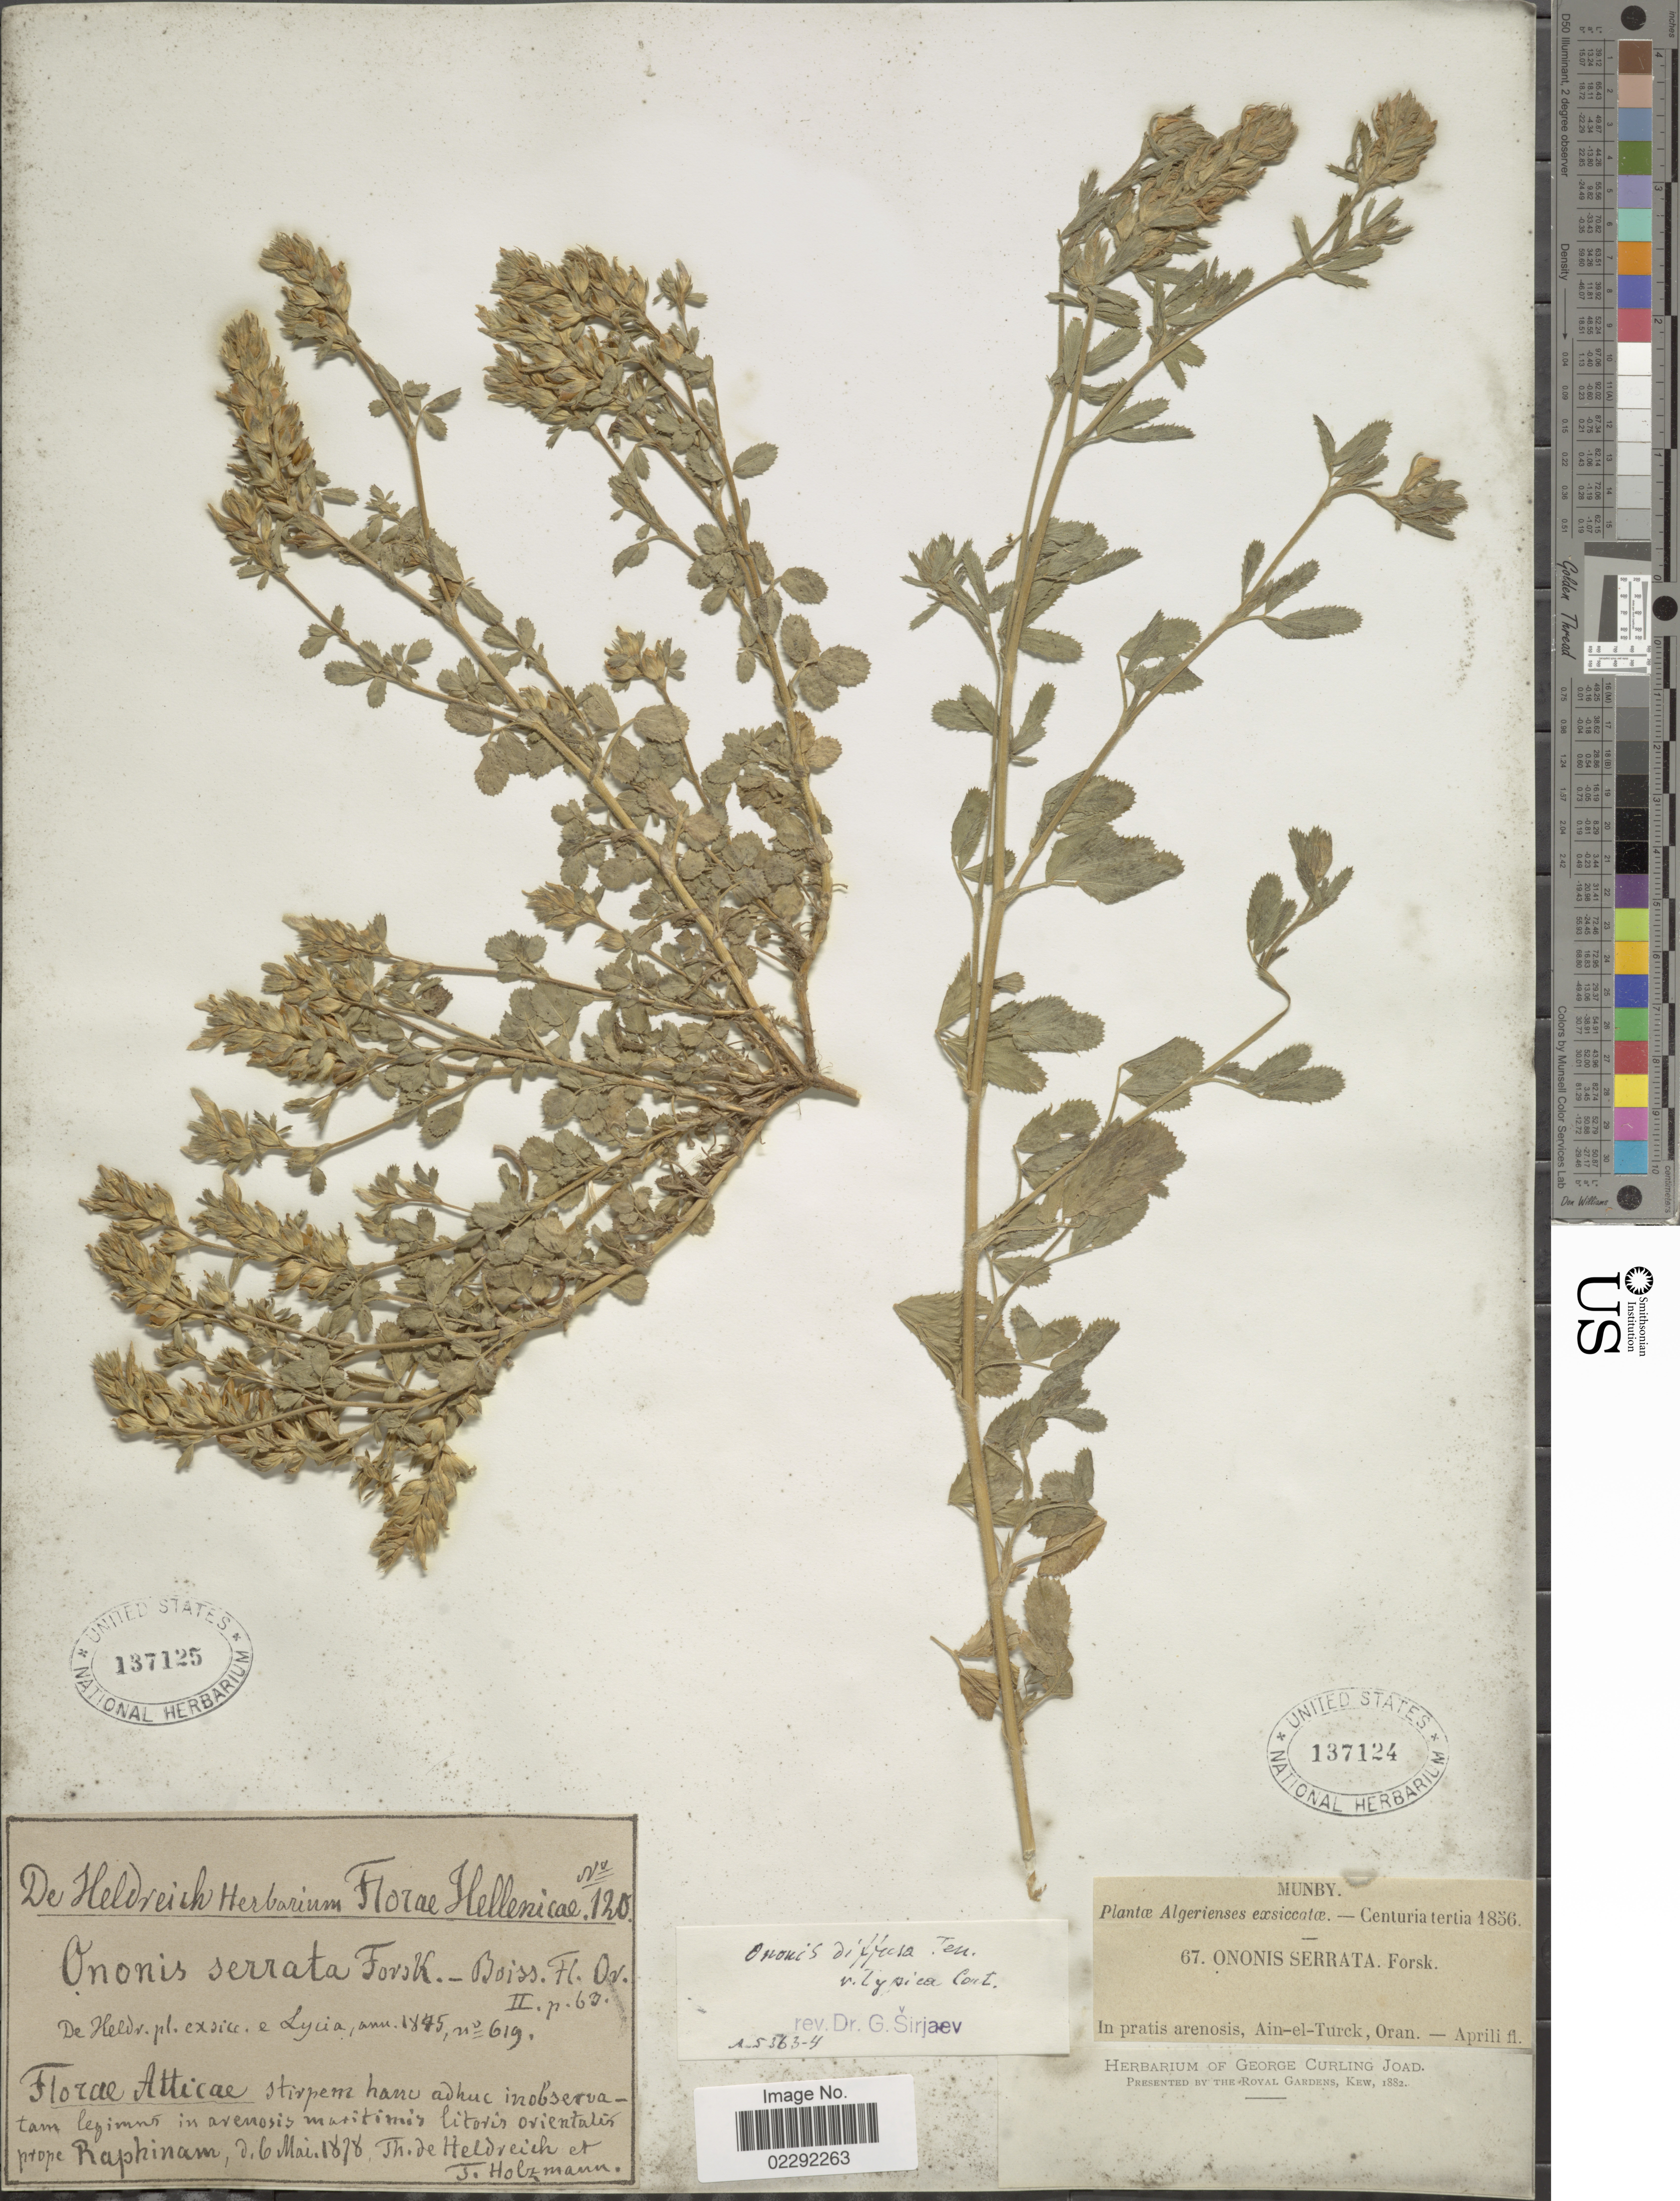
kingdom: Plantae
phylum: Tracheophyta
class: Magnoliopsida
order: Fabales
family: Fabaceae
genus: Ononis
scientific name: Ononis diffusa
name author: Ten.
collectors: Munby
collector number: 67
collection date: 1856-04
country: Algeria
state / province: Oran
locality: Ain-el-Turck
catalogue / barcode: US 137124